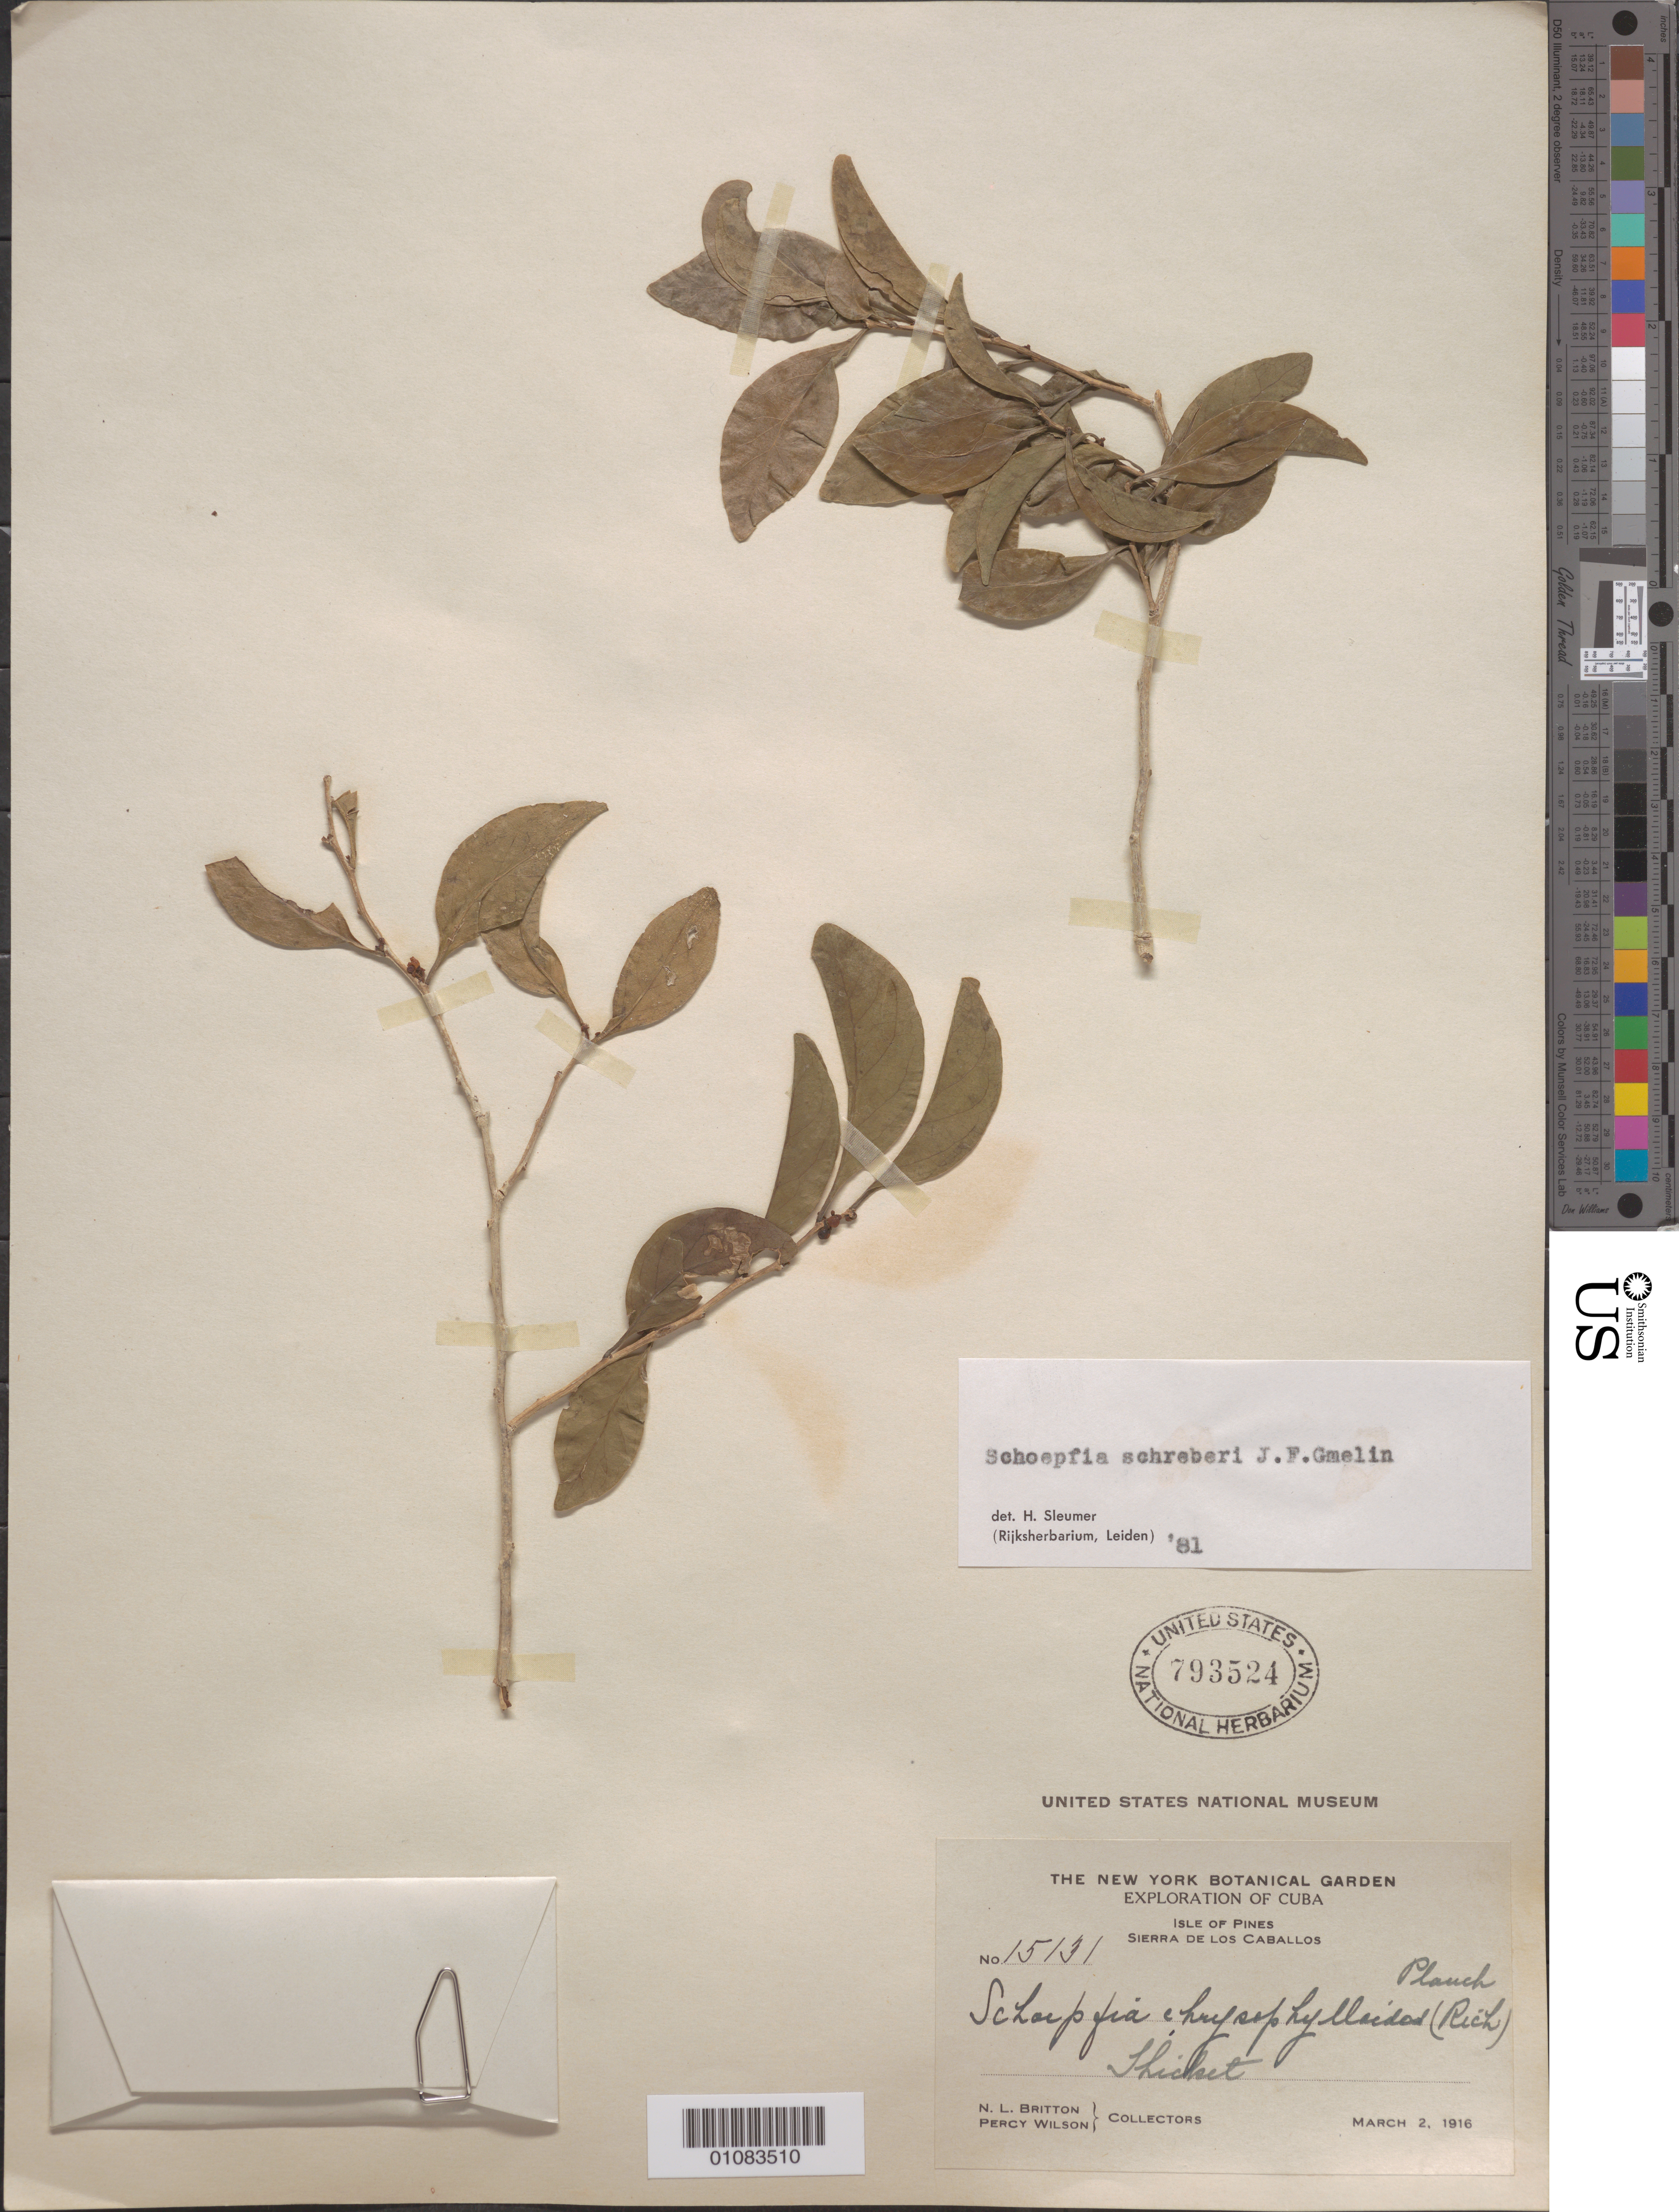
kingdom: Plantae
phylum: Tracheophyta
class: Magnoliopsida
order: Santalales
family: Schoepfiaceae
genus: Schoepfia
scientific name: Schoepfia schreberi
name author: J.F. Gmel.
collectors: N. Britton & P. Wilson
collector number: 15131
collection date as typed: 02 Mar 1916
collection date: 1916-03-02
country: Cuba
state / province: Isla de La Juventud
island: Isla de la Juventud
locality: Isle of Pines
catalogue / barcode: US 793524